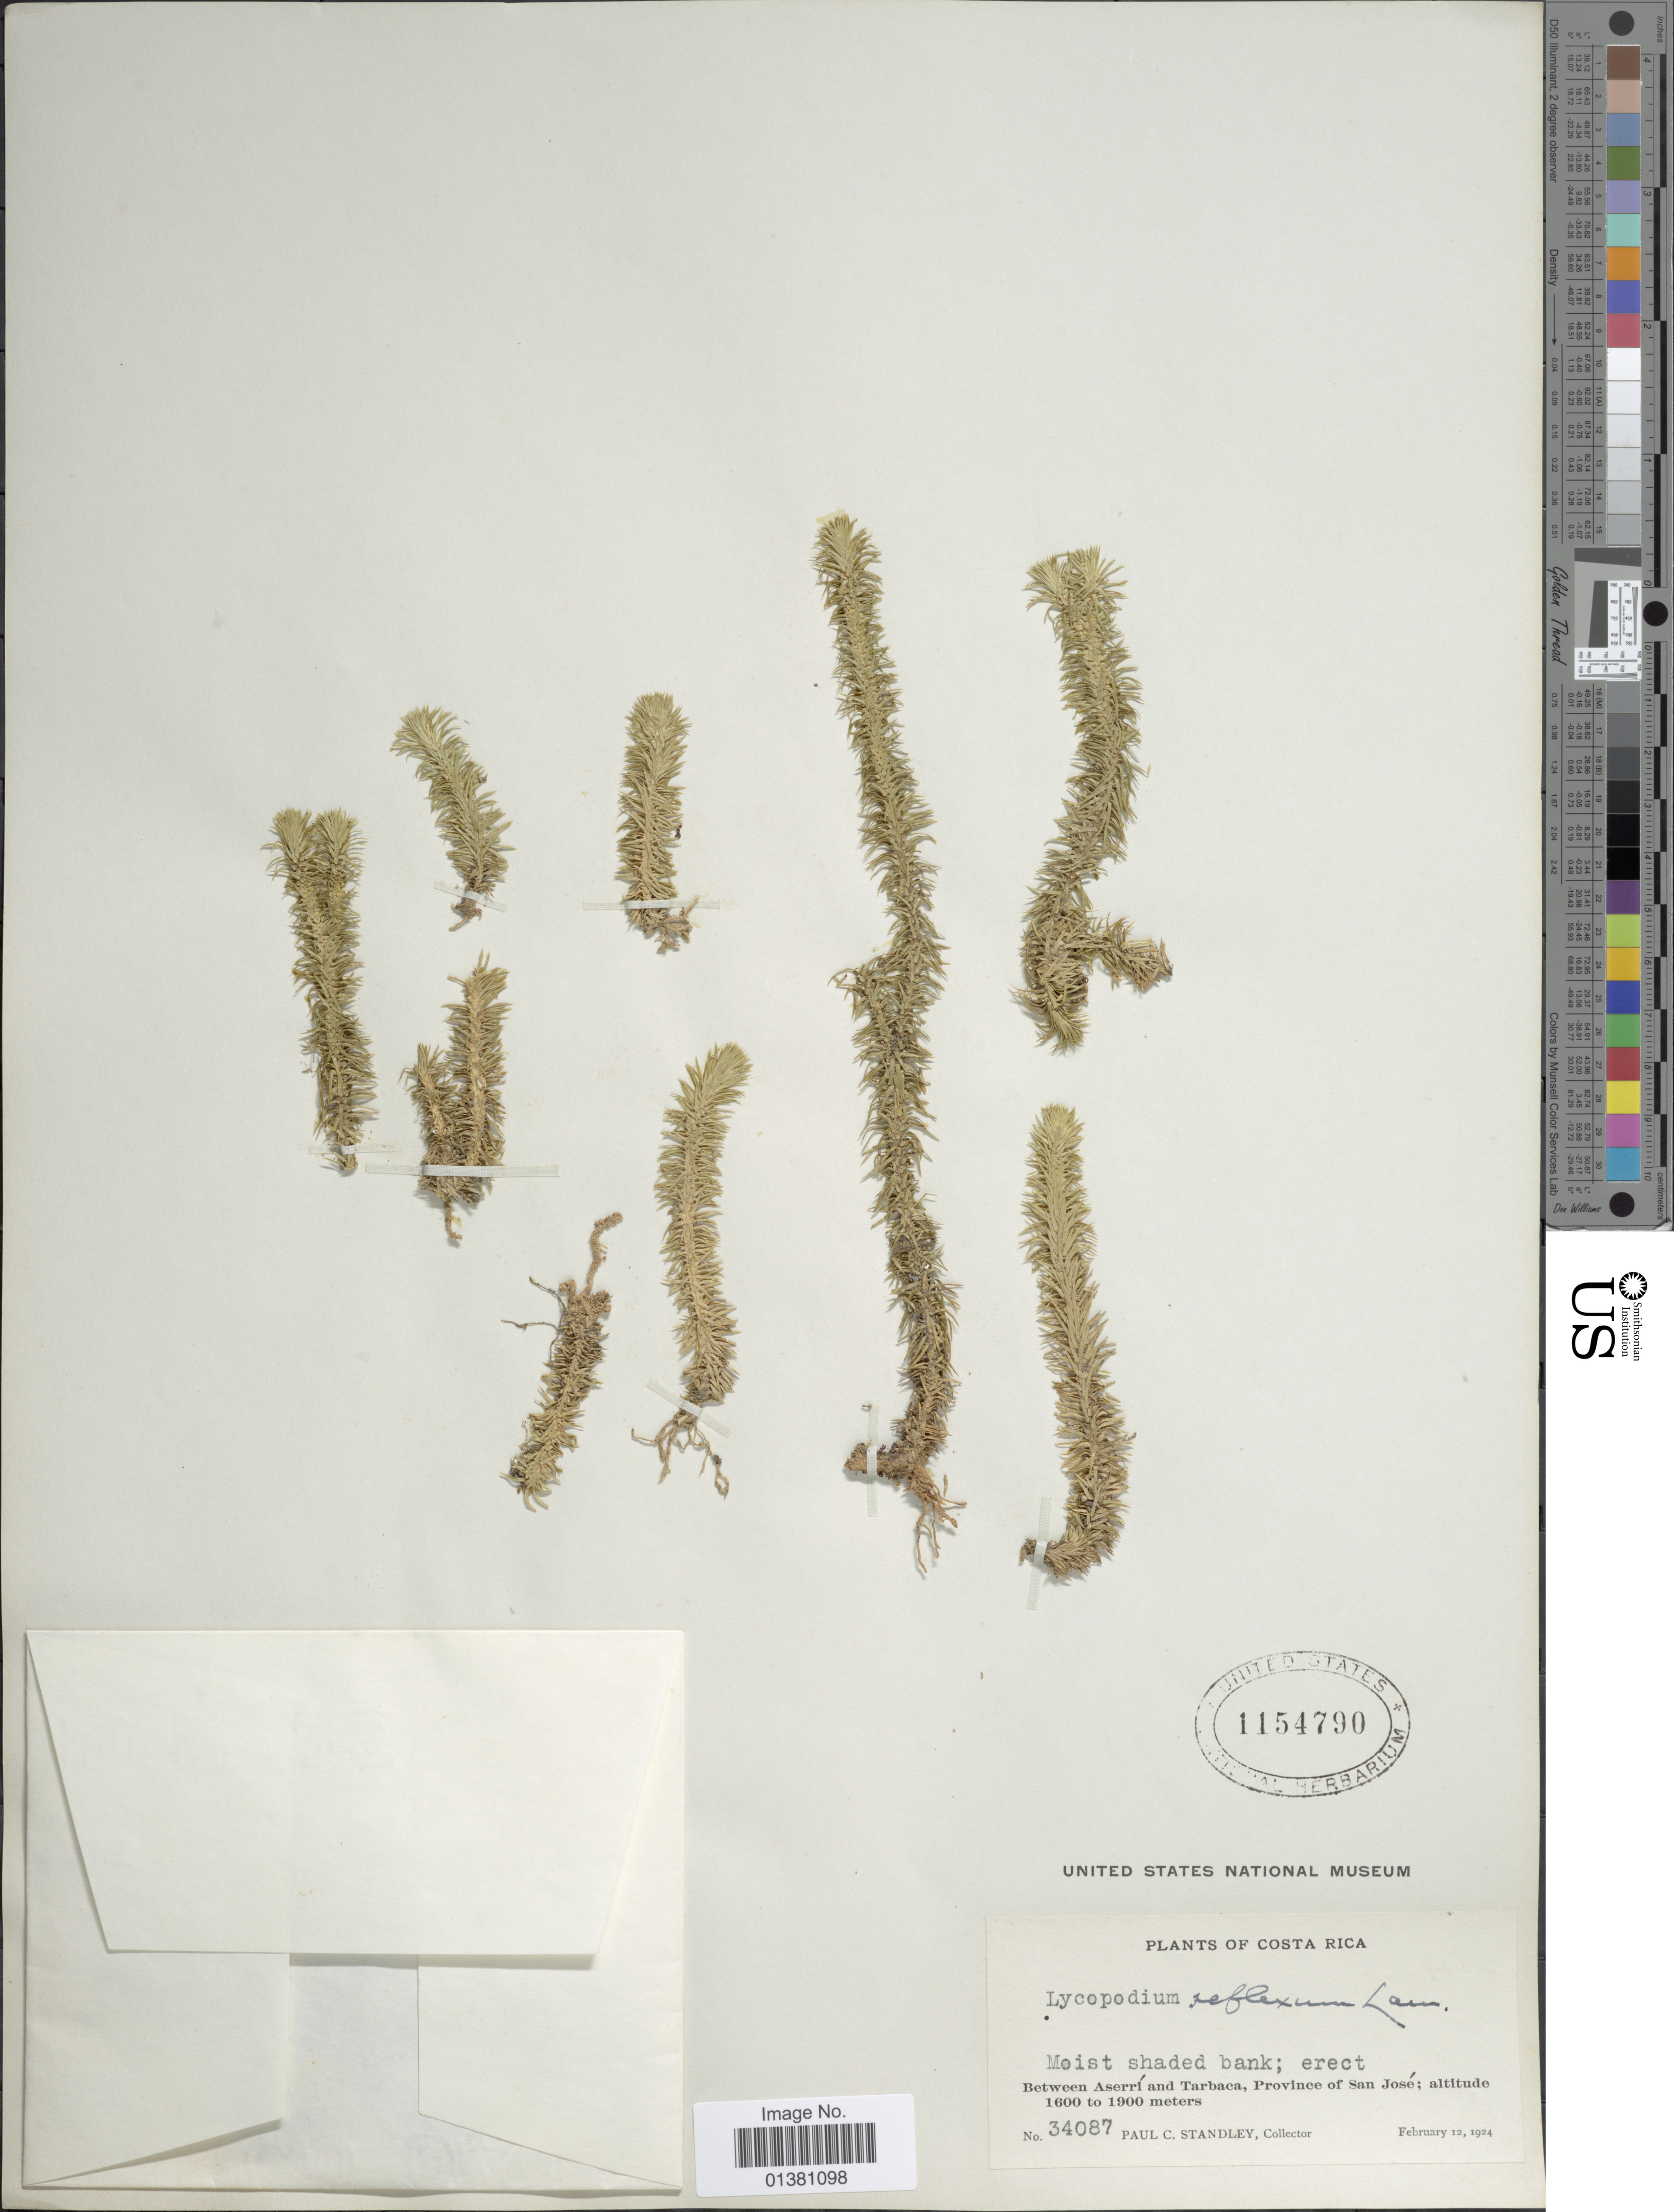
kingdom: Plantae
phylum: Tracheophyta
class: Lycopodiopsida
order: Lycopodiales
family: Lycopodiaceae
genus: Phlegmariurus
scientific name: Phlegmariurus reflexus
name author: (Lam.) B. Øllg.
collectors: P. C. Standley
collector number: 34087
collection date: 1924-02-12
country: Costa Rica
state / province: San José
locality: Between Aserrí and Tarbaca, Province of San Jos3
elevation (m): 1600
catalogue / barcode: US 1154790